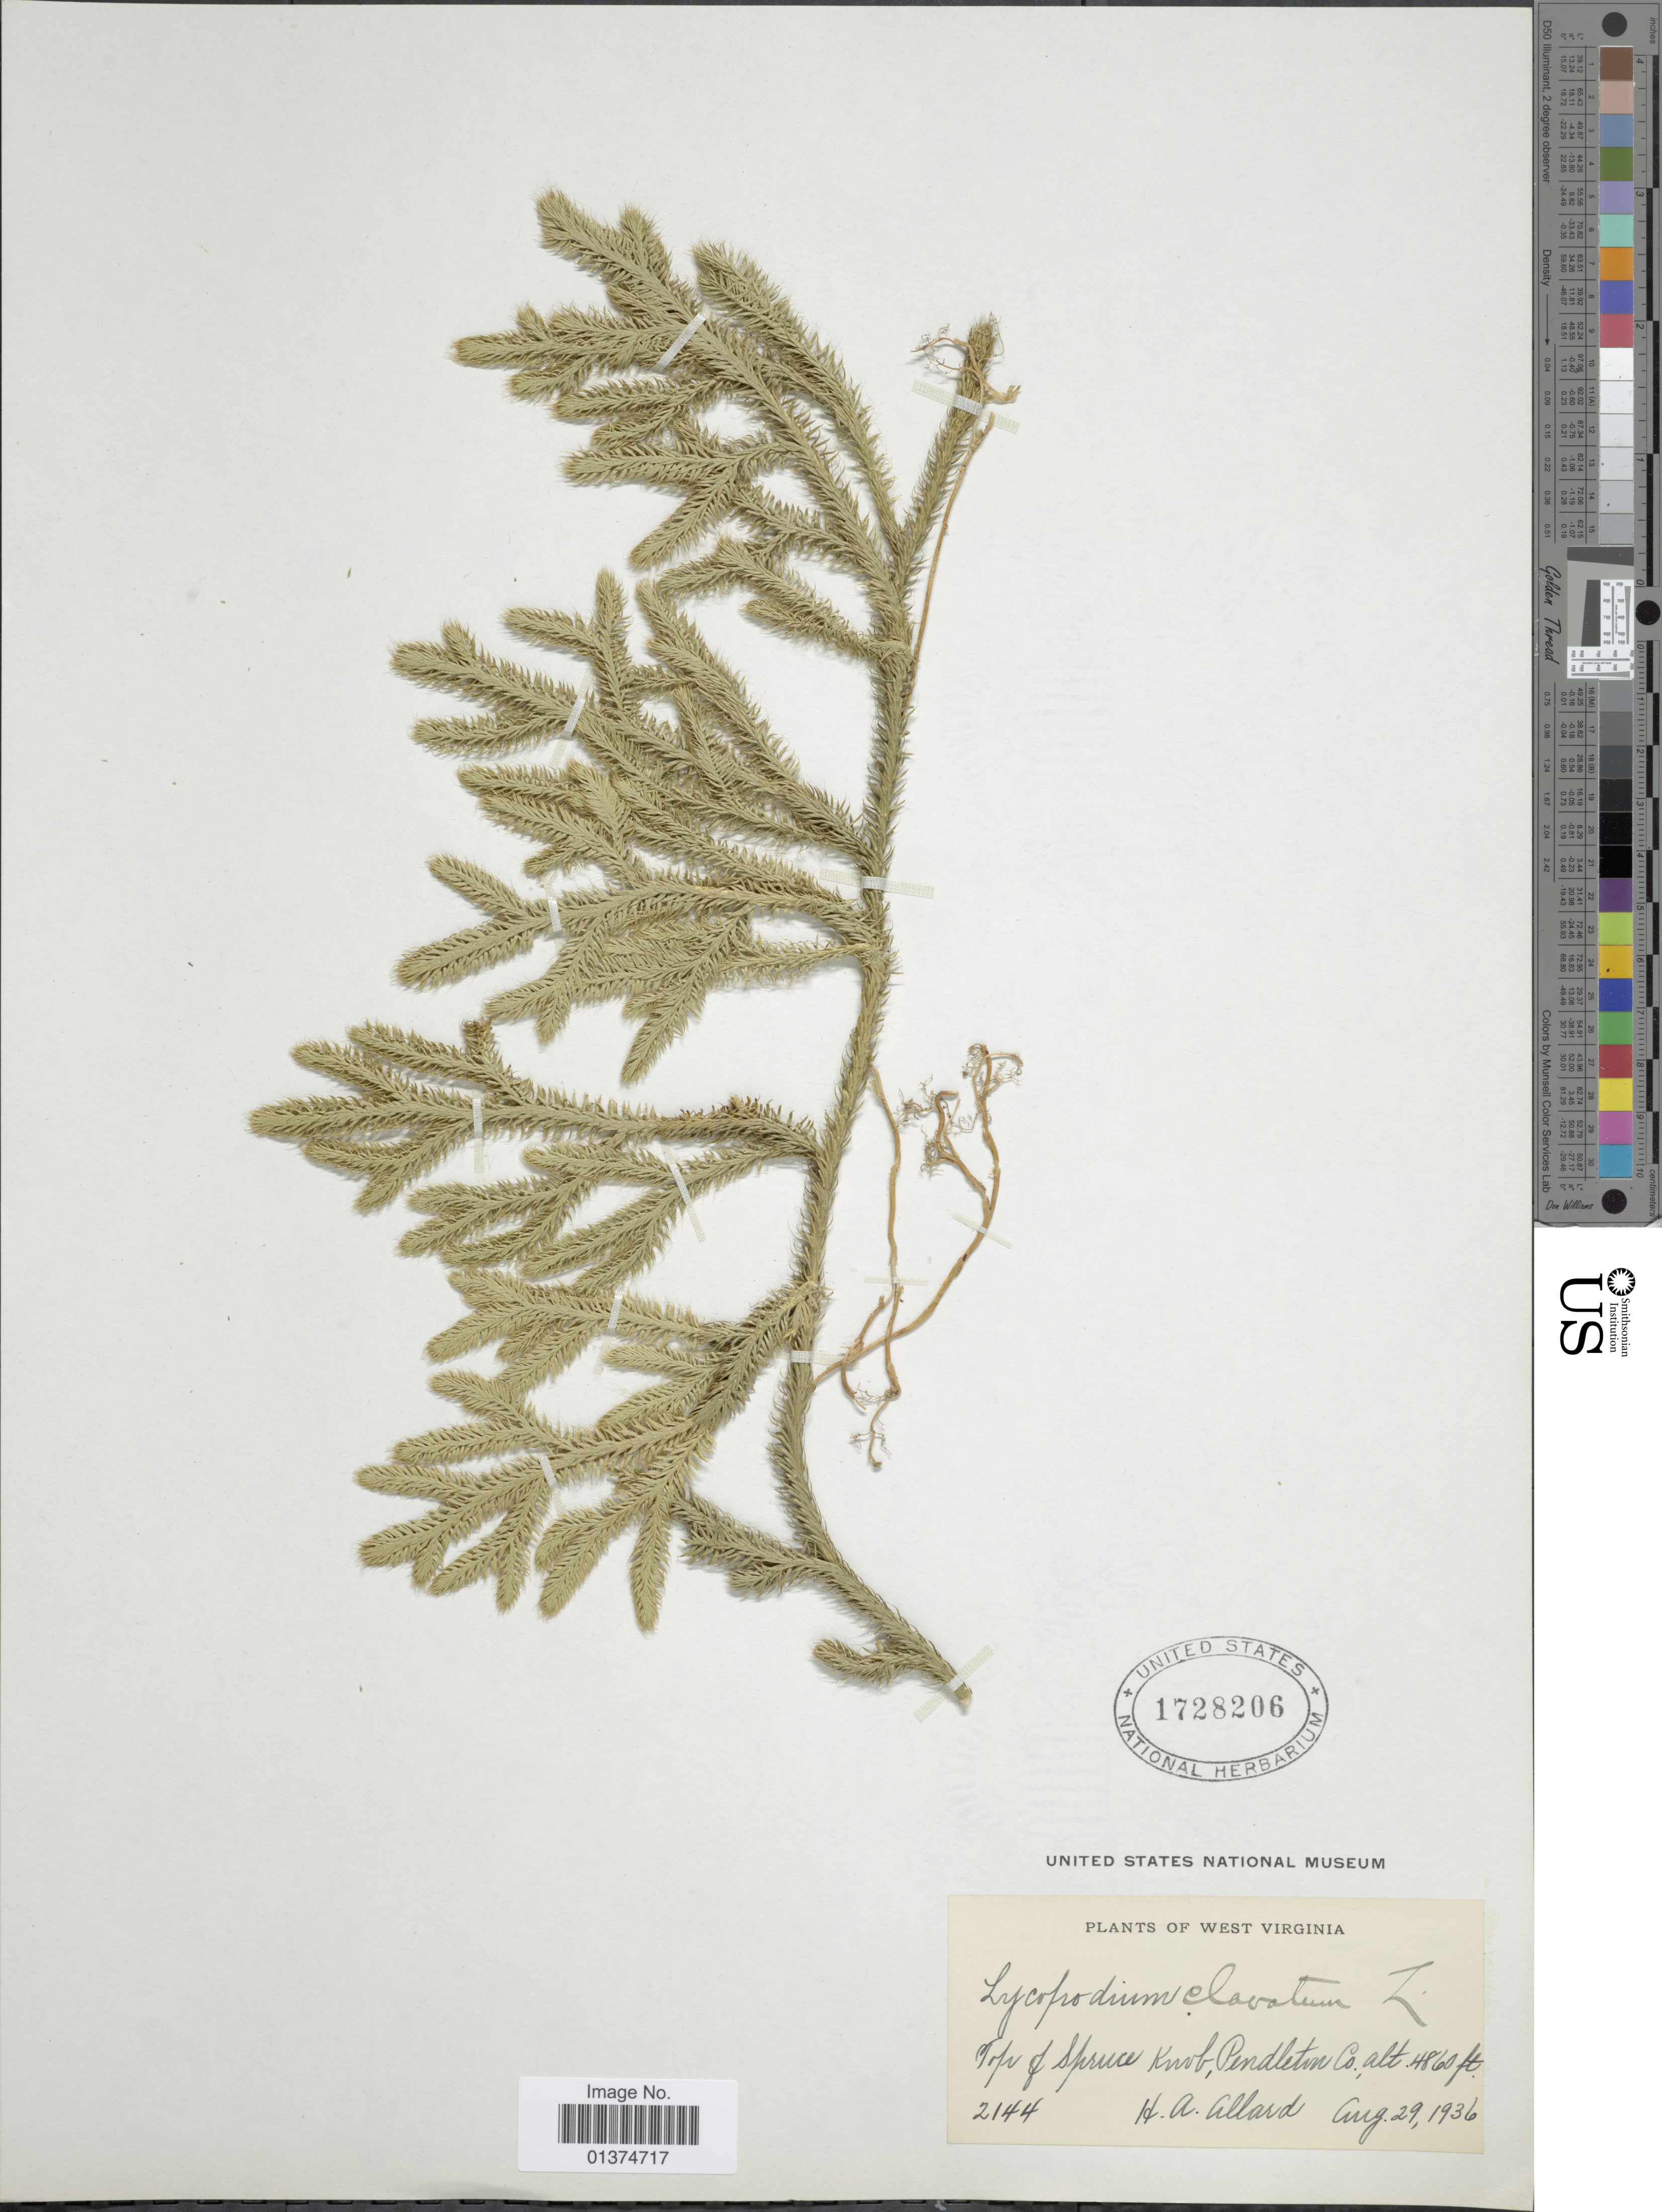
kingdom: Plantae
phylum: Tracheophyta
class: Lycopodiopsida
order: Lycopodiales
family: Lycopodiaceae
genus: Lycopodium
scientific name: Lycopodium clavatum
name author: L.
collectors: H. A. Allard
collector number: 2144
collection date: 1936-08-29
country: United States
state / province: West Virginia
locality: Top of Spruce Knob, Pendleton Co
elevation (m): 1481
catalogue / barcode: US 1728206